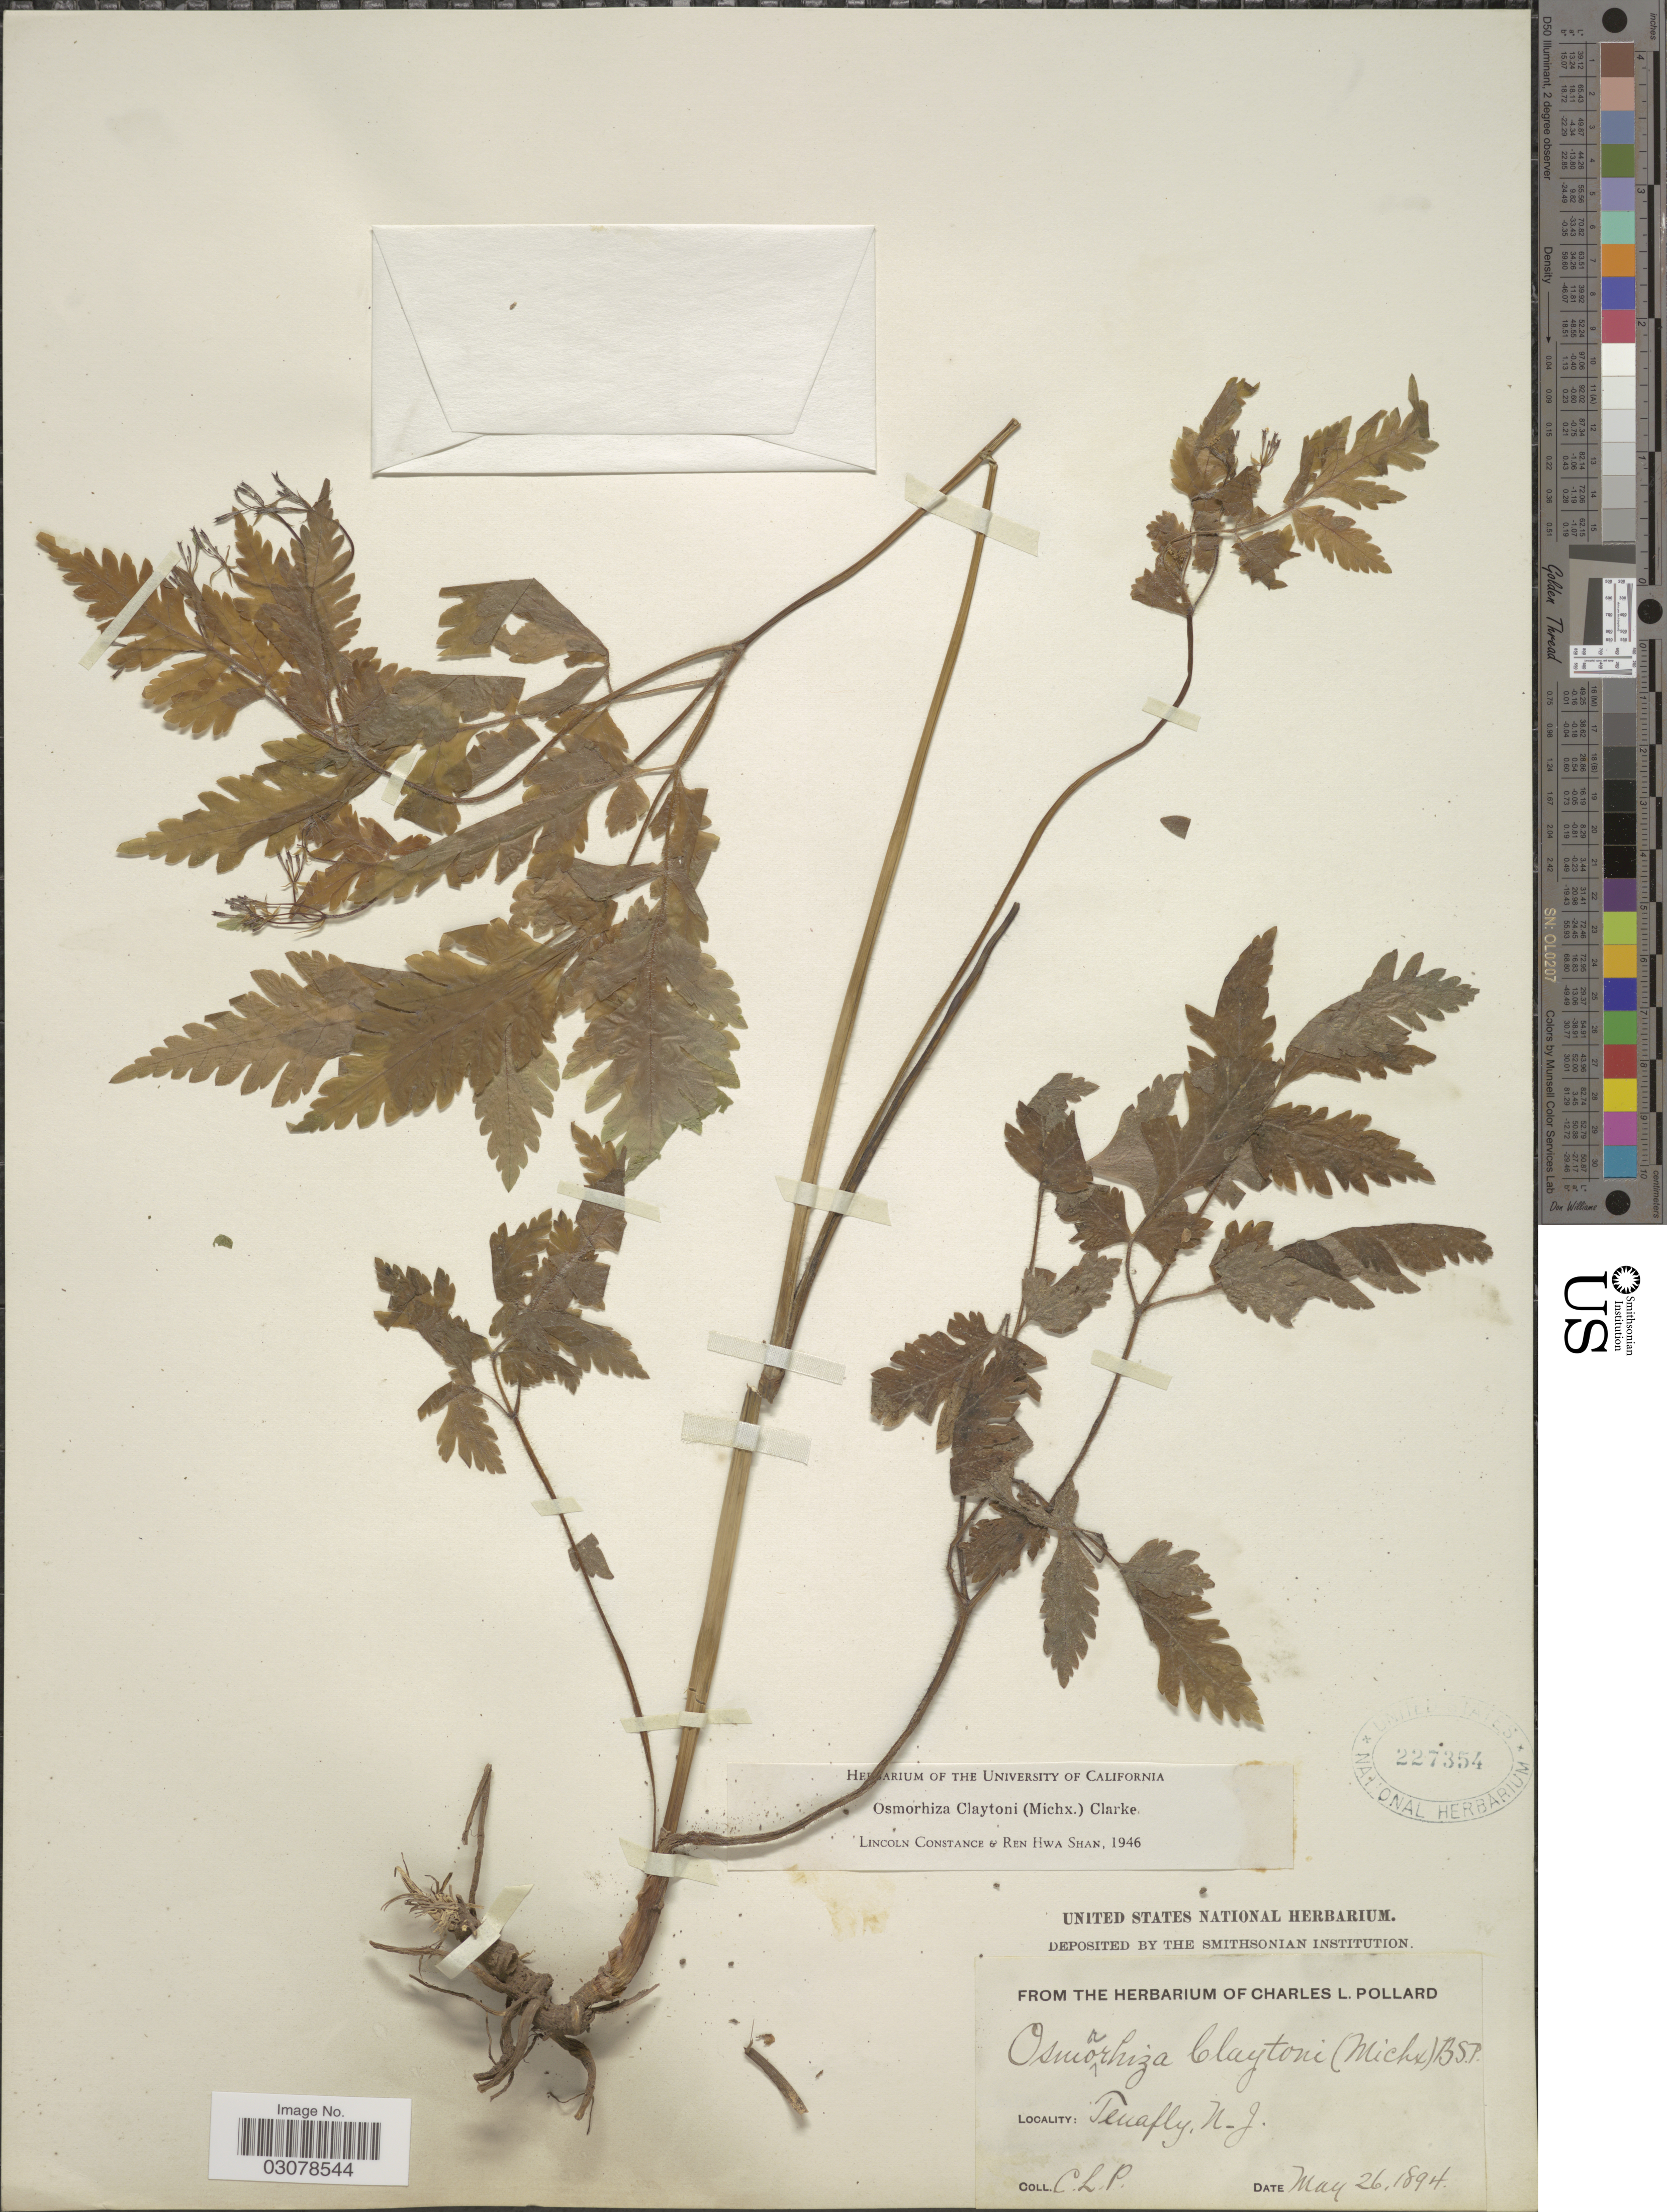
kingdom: Plantae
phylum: Tracheophyta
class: Magnoliopsida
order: Apiales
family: Apiaceae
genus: Osmorhiza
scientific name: Osmorhiza claytonii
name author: (Michx.) C.B. Clarke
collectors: C. L. Pollard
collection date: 1894-05-26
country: United States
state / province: New Jersey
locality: Tenafly.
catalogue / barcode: US 227354